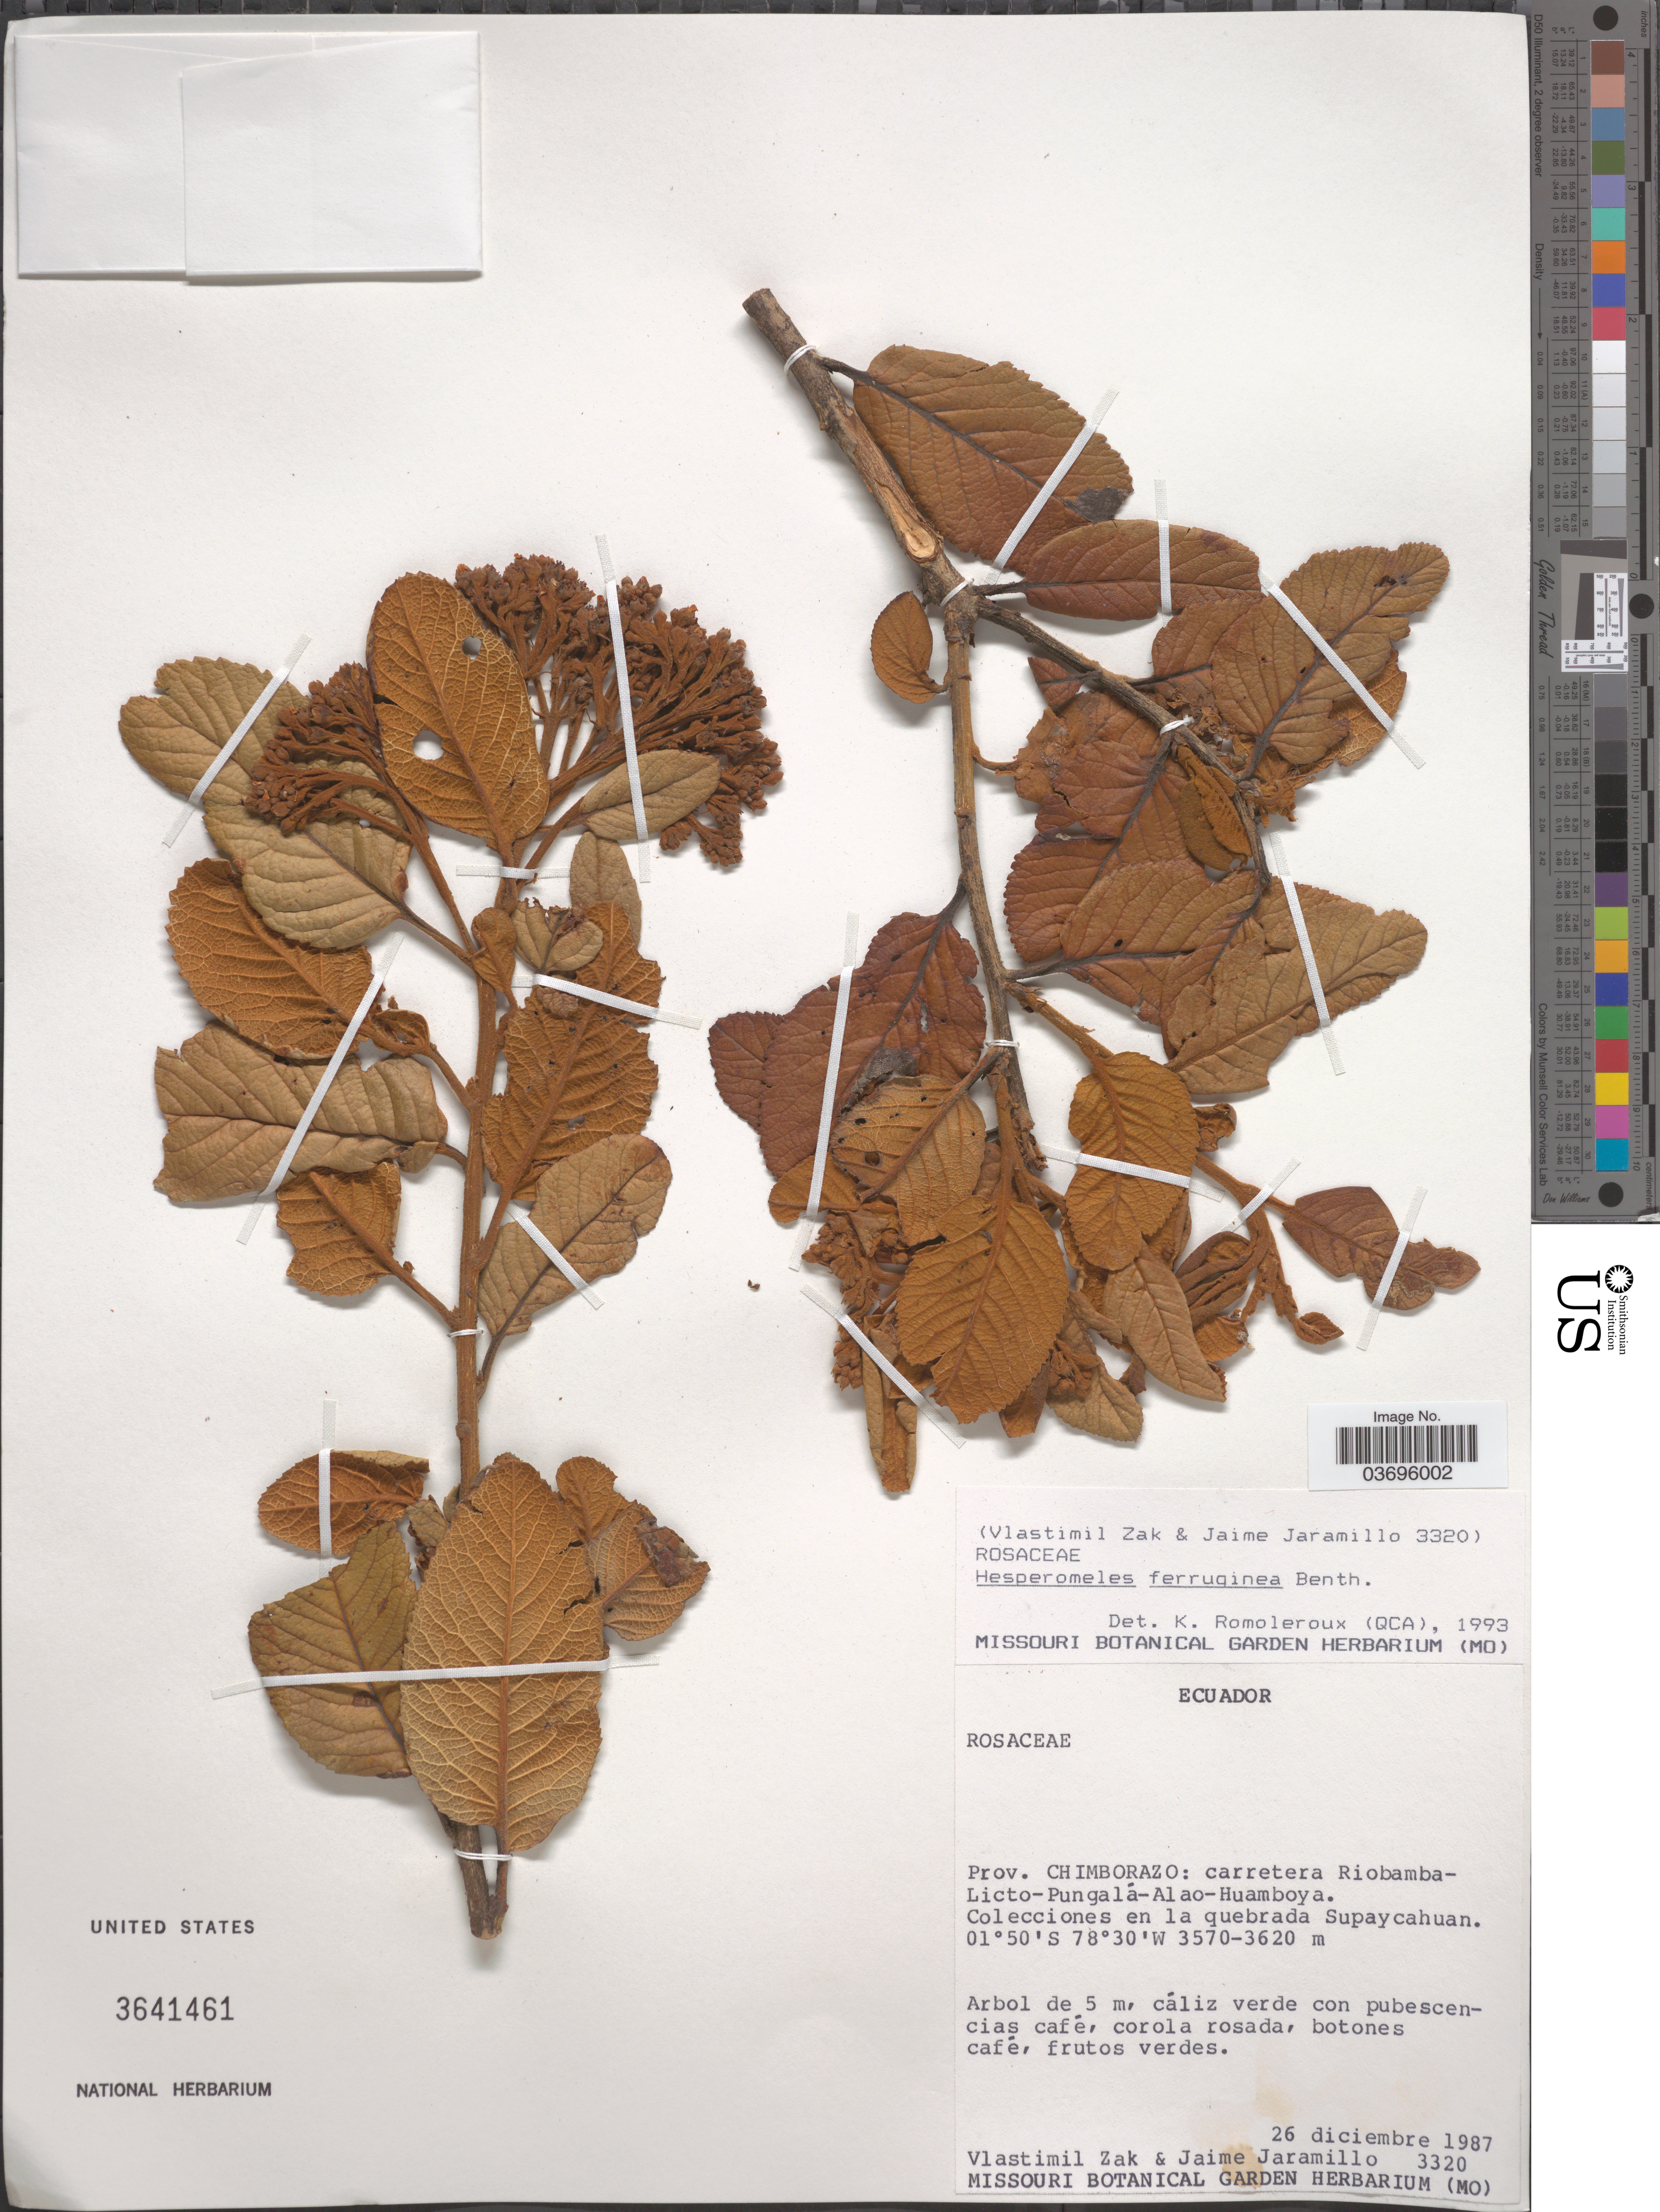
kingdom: Plantae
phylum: Tracheophyta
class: Magnoliopsida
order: Rosales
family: Rosaceae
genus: Hesperomeles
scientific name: Hesperomeles ferruginea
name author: (Juss. ex Pers.) Benth.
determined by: Romoleroux, K.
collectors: V. Zak & J. Jaramillo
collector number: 3320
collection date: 1987-12-26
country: Ecuador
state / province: Chimborazo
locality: Carretera Riobamba-Licto-Pungalá-Alao-Huamboya. En la quebrada Supaycahuan.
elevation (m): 3570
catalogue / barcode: US 3641461